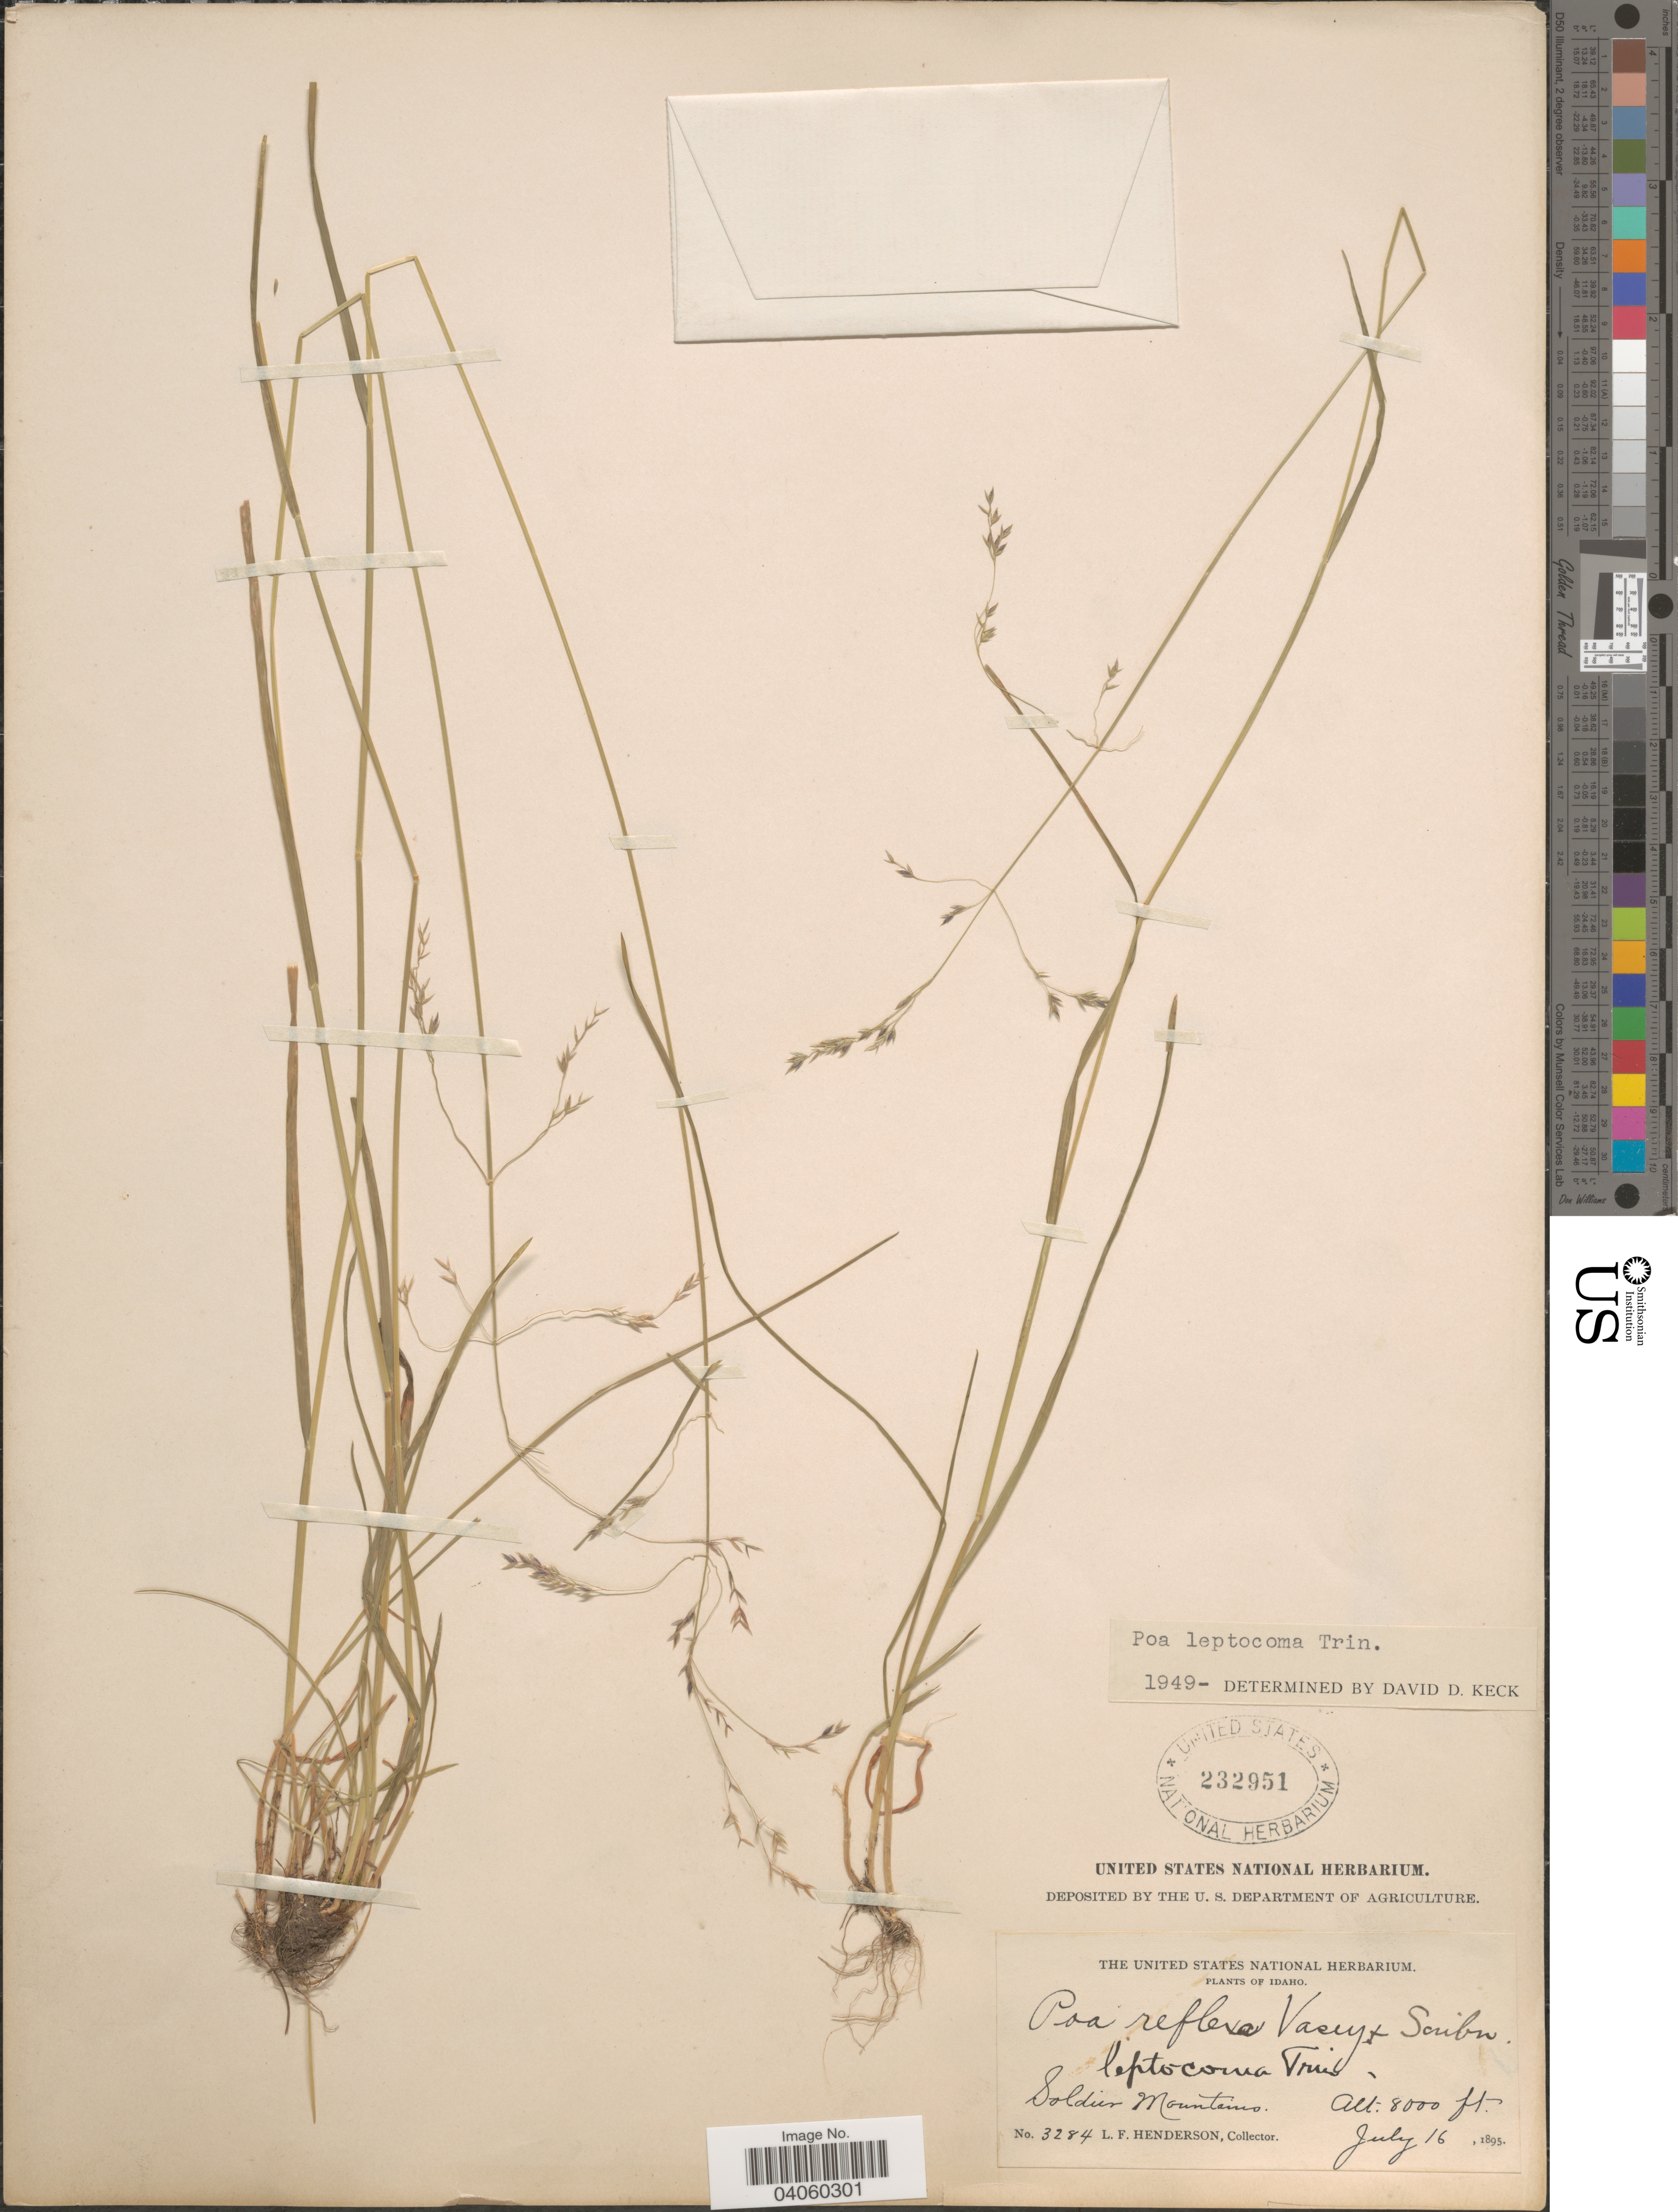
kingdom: Plantae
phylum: Tracheophyta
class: Liliopsida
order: Poales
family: Poaceae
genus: Poa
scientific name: Poa leptocoma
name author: Trin.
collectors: L. Henderson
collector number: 3284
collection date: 1895-07-16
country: United States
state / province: Idaho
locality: Soldier Mountains.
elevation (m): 2438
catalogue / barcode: US 232951